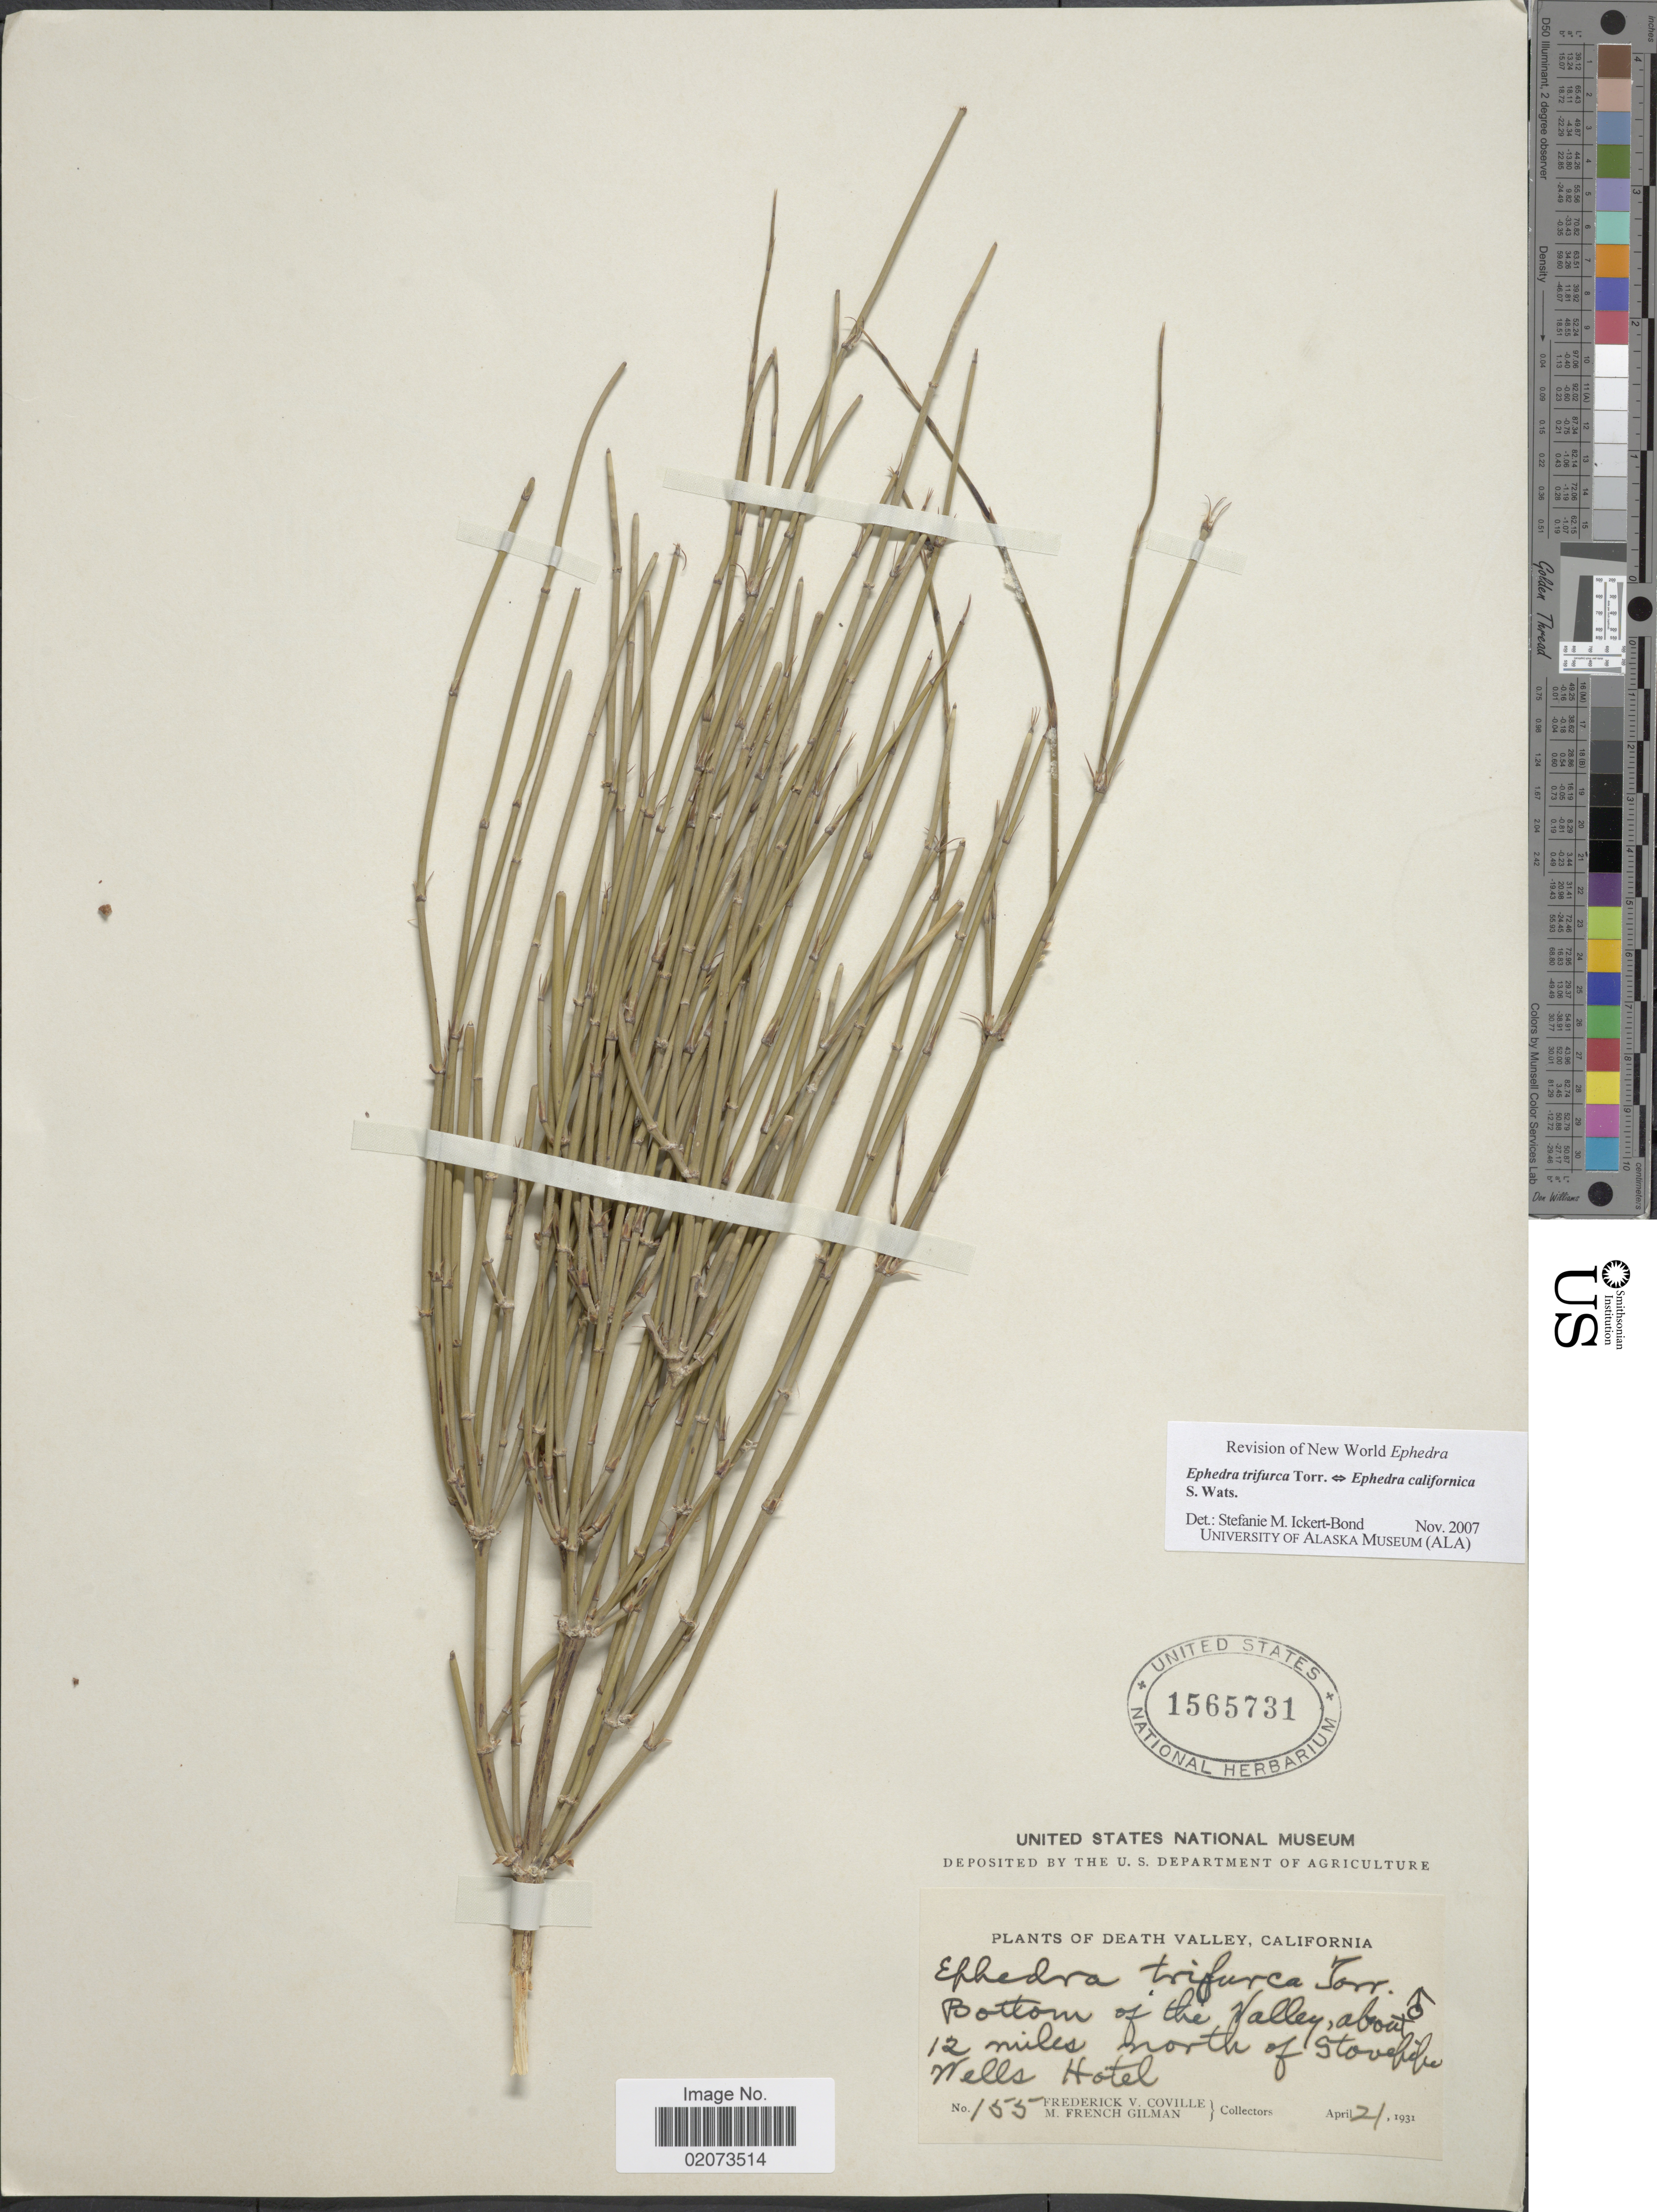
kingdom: Plantae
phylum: Tracheophyta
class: Gnetopsida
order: Ephedrales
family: Ephedraceae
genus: Ephedra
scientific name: Ephedra trifurca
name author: Torr. ex S. Watson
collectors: F. V. Coville & M. F. Gilman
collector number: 155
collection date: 1931-04-21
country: United States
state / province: California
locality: Death Valley, Bottom of the Valley, about 12 miles north of Stovepipe Wells Hotel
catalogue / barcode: US 1565731